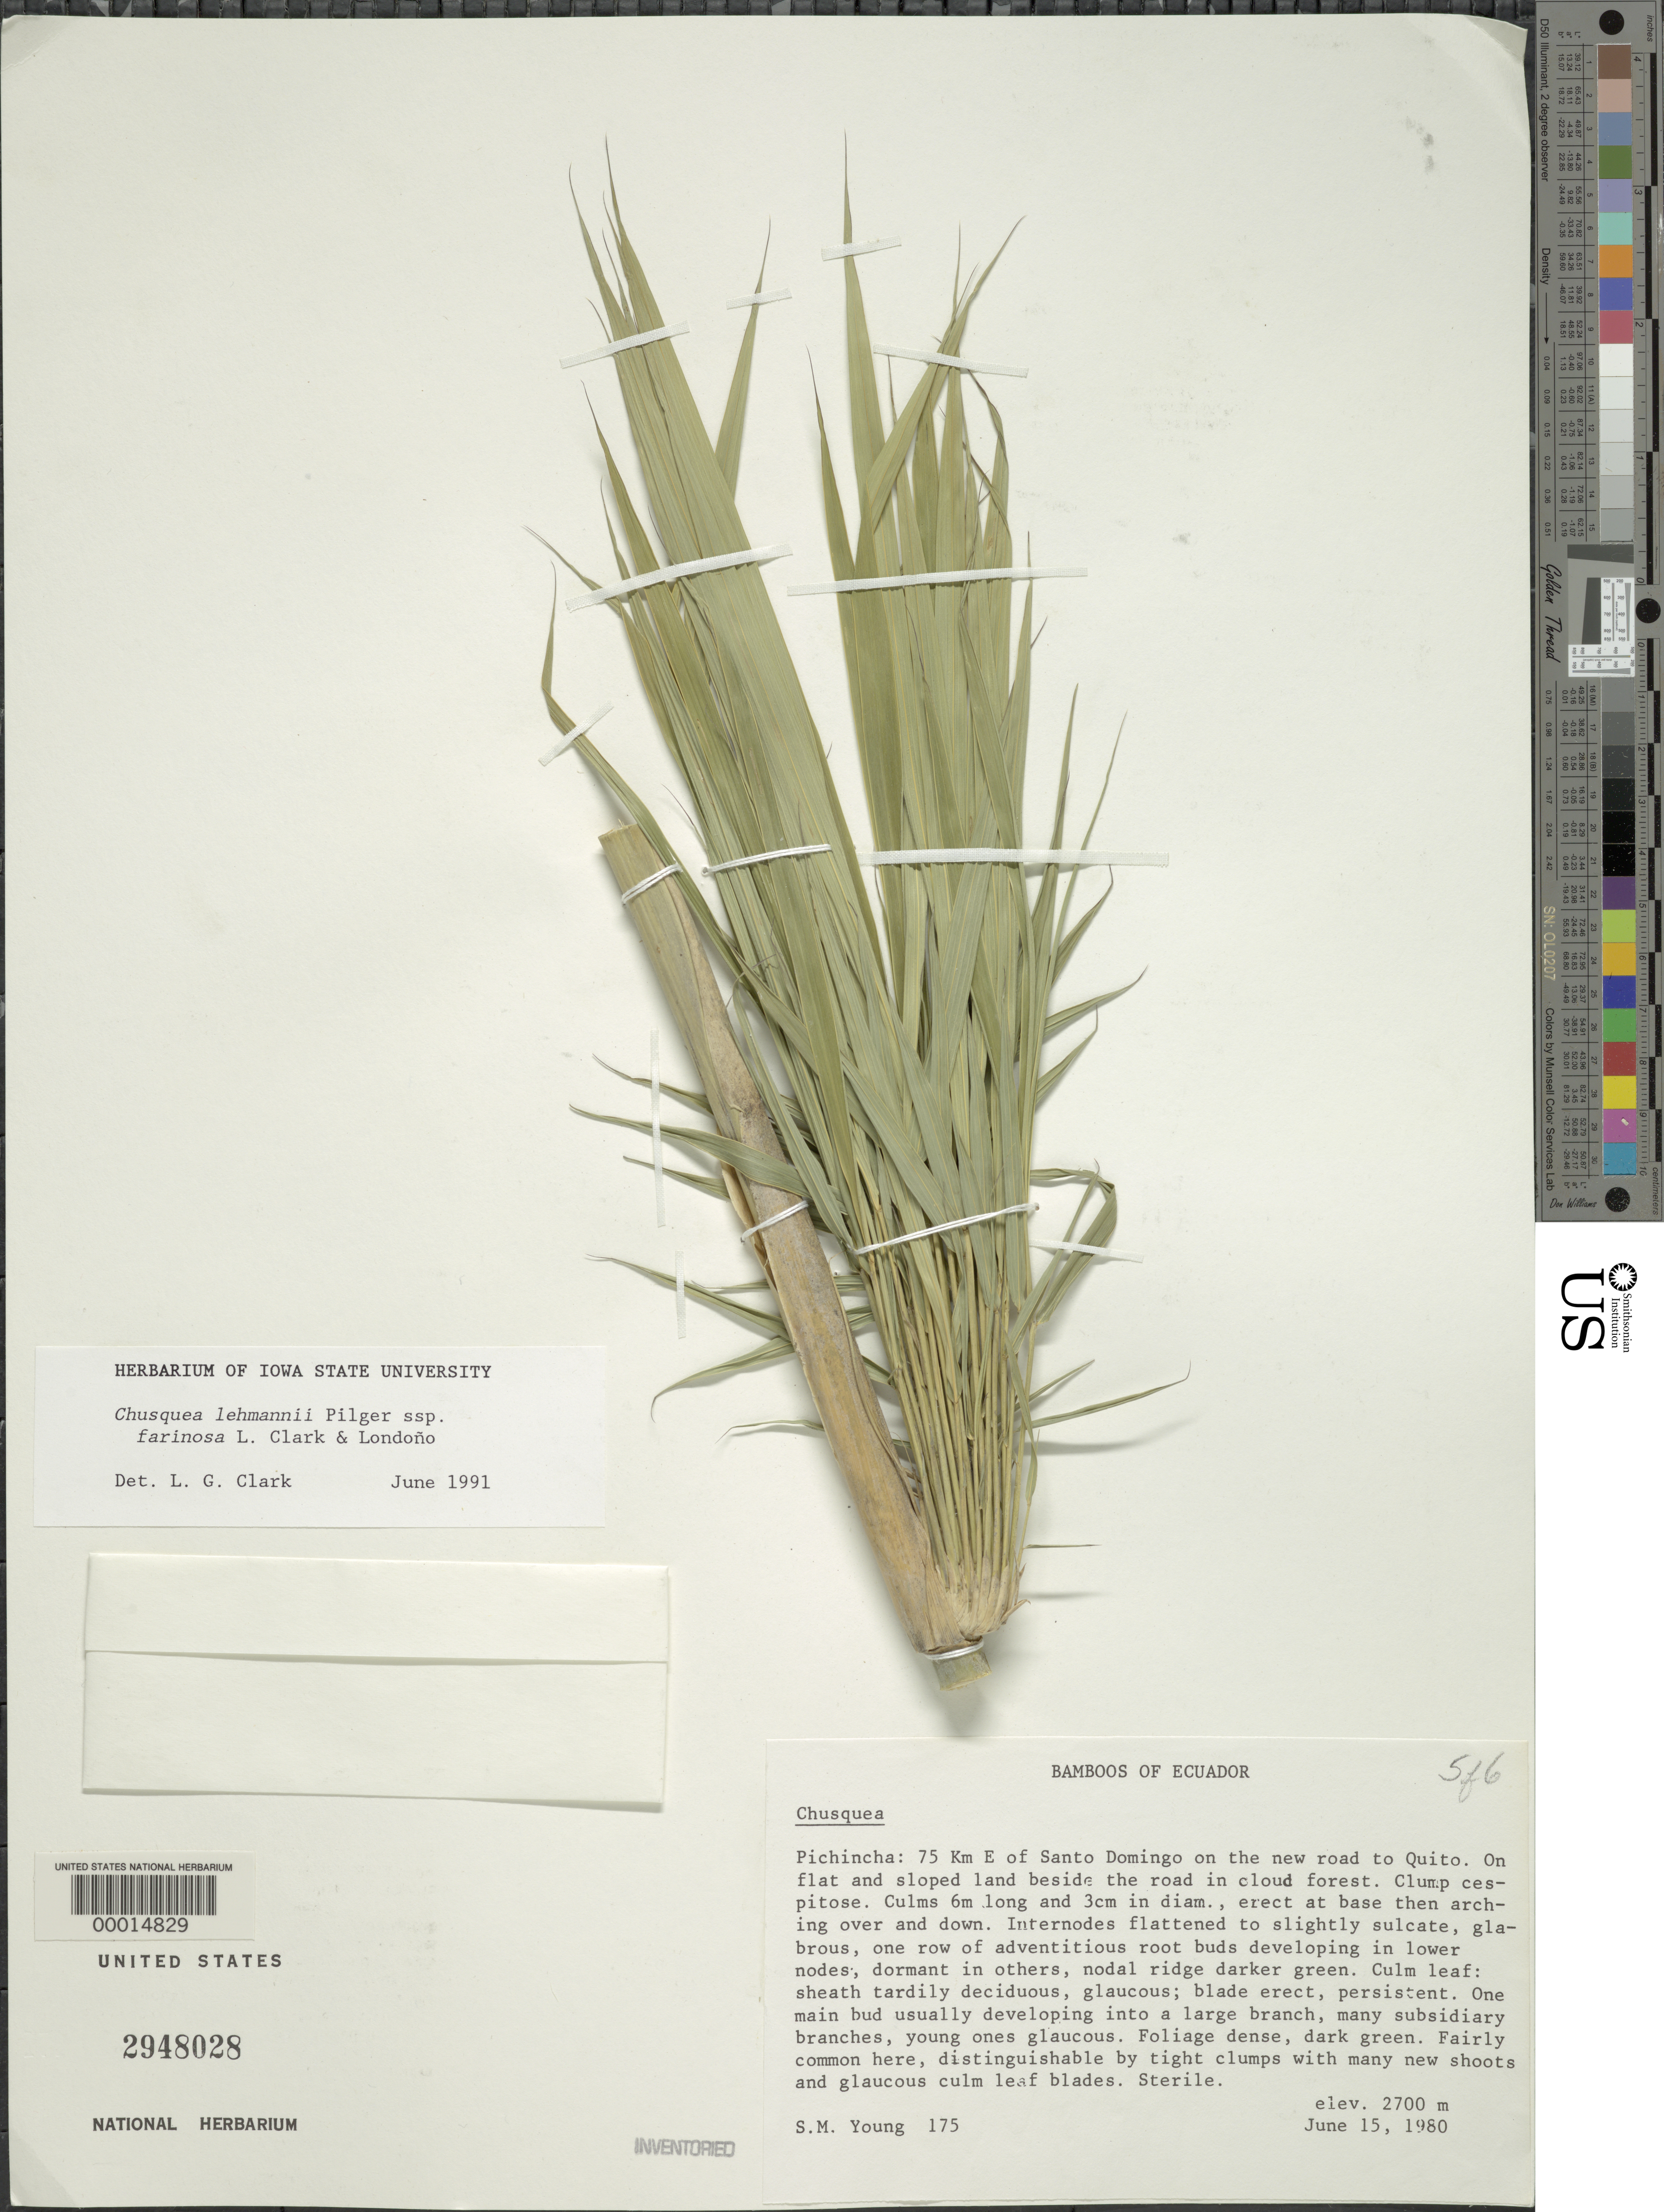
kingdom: Plantae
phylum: Tracheophyta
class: Liliopsida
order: Poales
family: Poaceae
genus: Chusquea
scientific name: Chusquea lehmannii subsp. farinosa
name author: L.G. Clark & Londoño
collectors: S. Young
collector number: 175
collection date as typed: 15 Jun 1980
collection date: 1980-06-15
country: Ecuador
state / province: Pichincha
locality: Santo Domingo/quito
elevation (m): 2700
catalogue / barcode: US 2948028